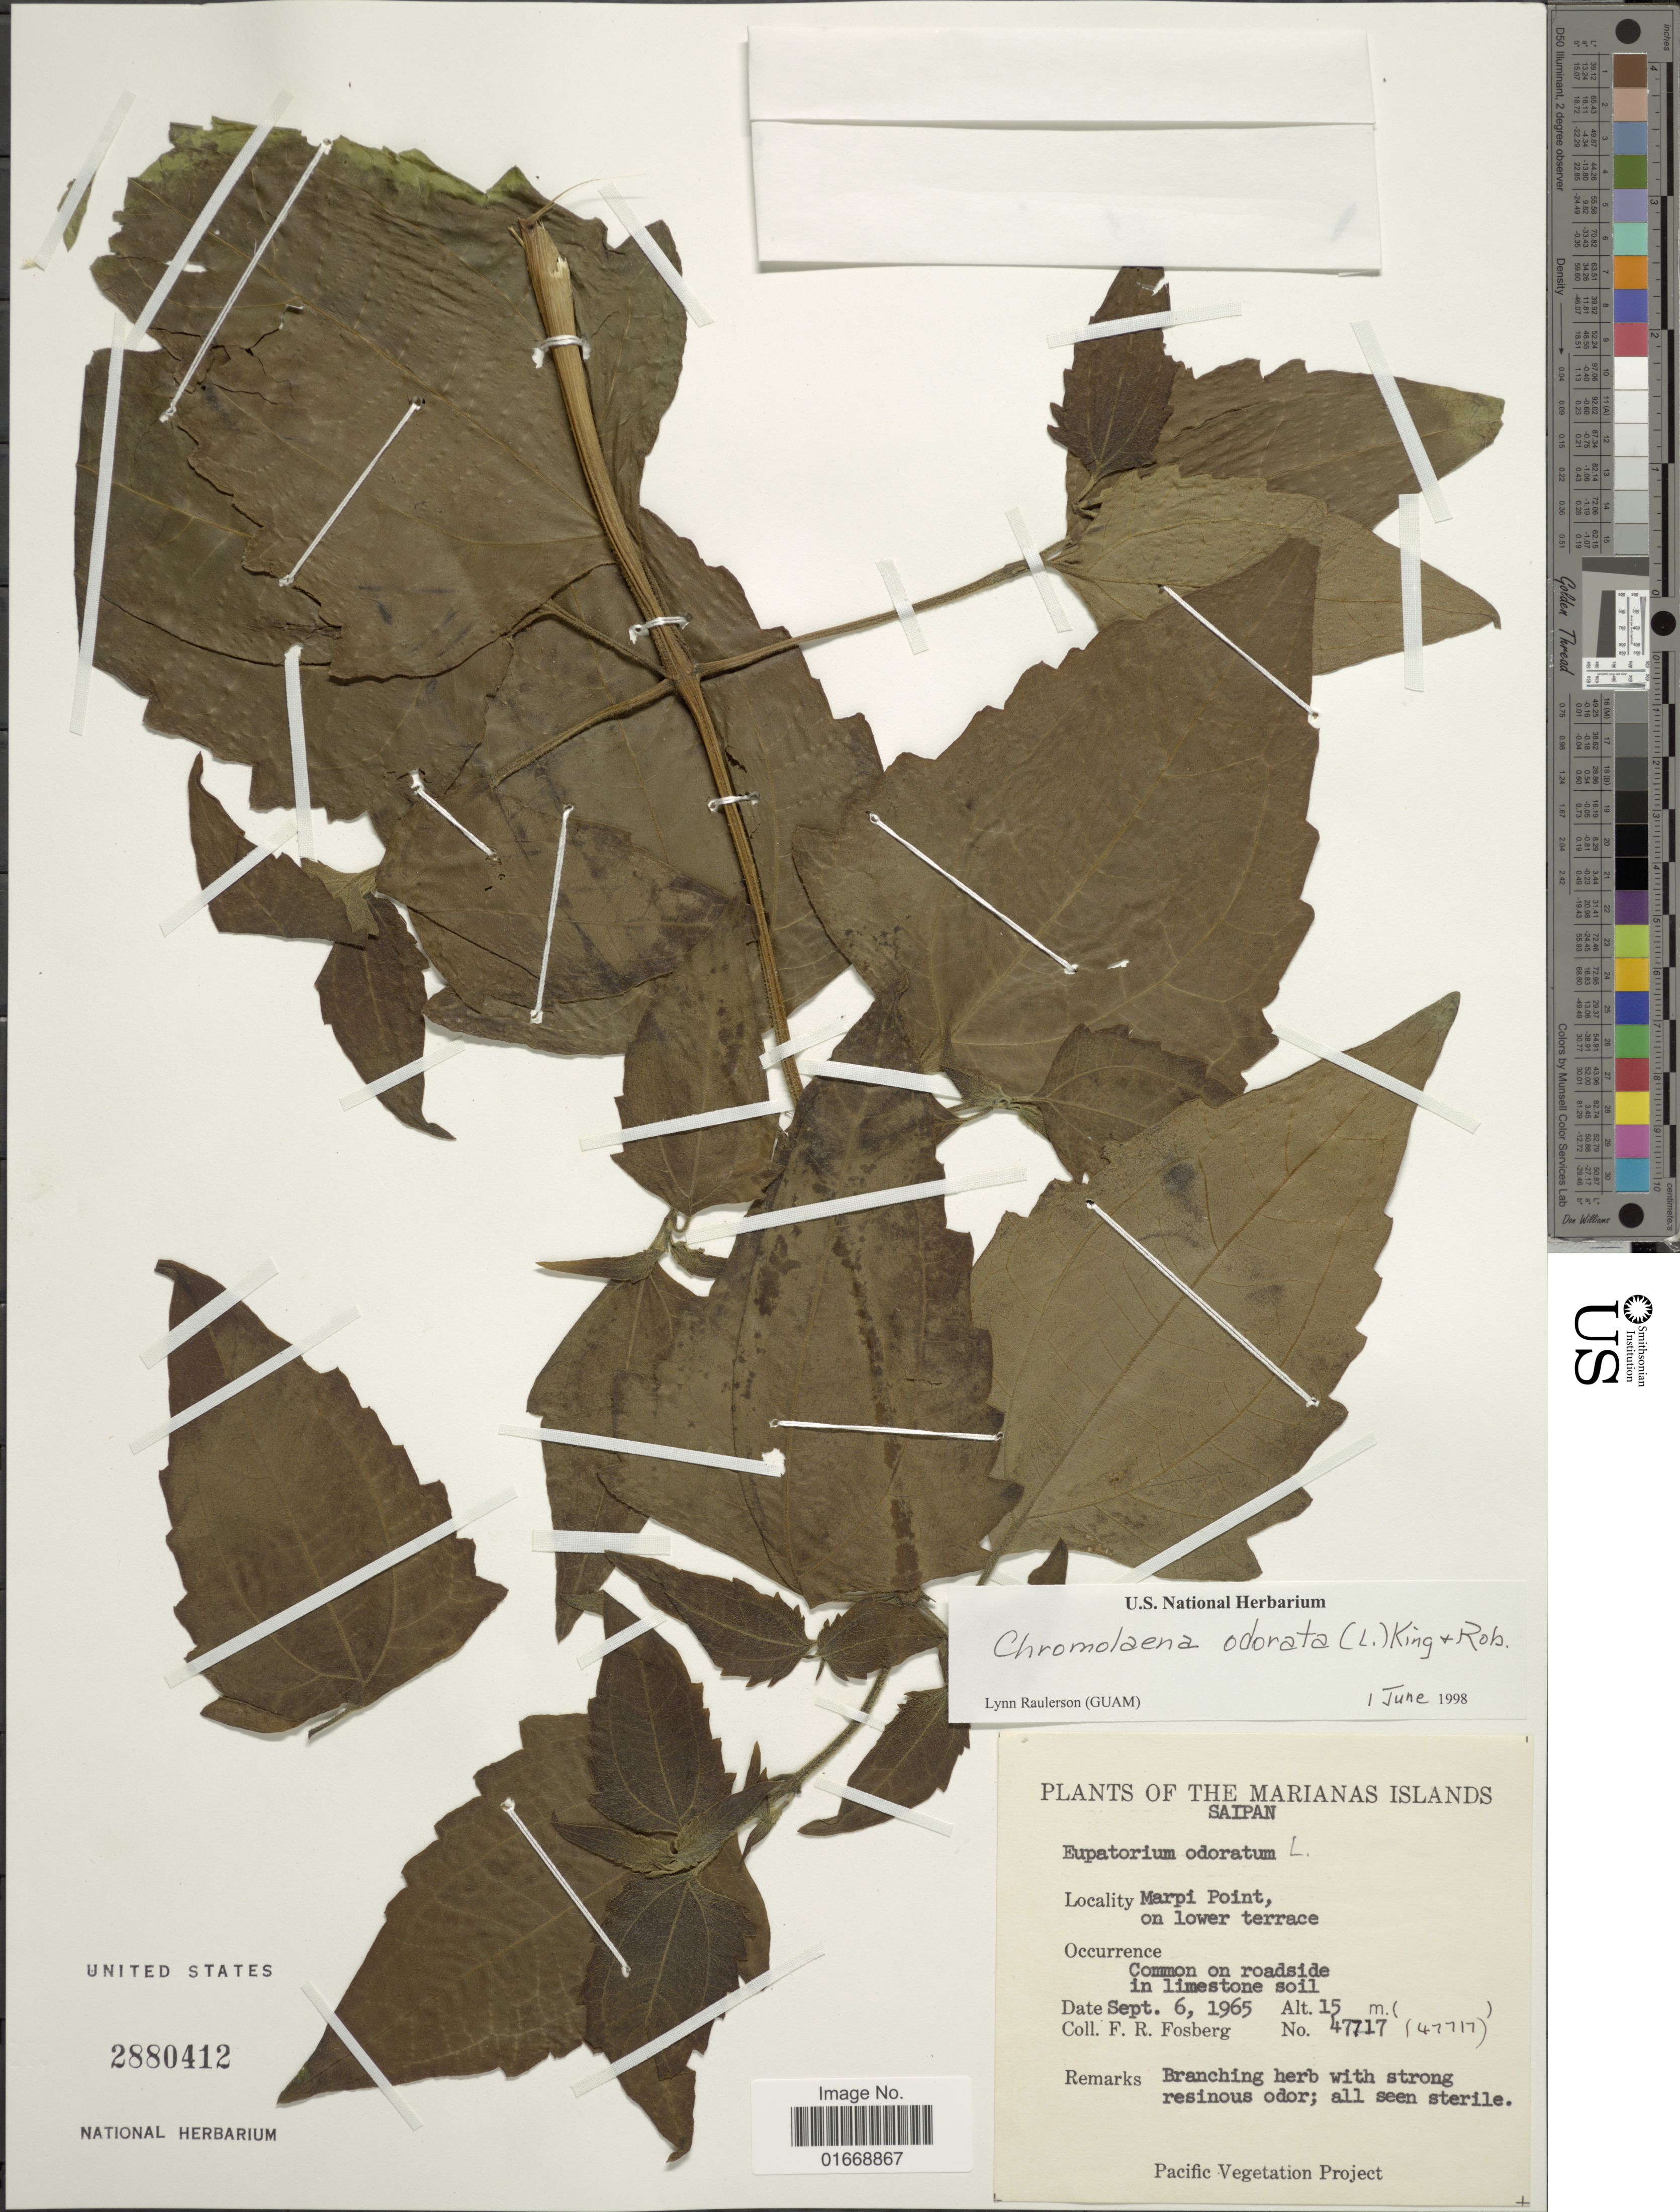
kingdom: Plantae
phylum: Tracheophyta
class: Magnoliopsida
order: Asterales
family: Asteraceae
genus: Chromolaena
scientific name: Chromolaena odorata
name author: (L.) R.M. King & H. Rob.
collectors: F. R. Fosberg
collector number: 47717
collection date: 1965-09-06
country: Northern Mariana Islands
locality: Saipan, Marpi Point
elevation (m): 15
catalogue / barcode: US 2880412